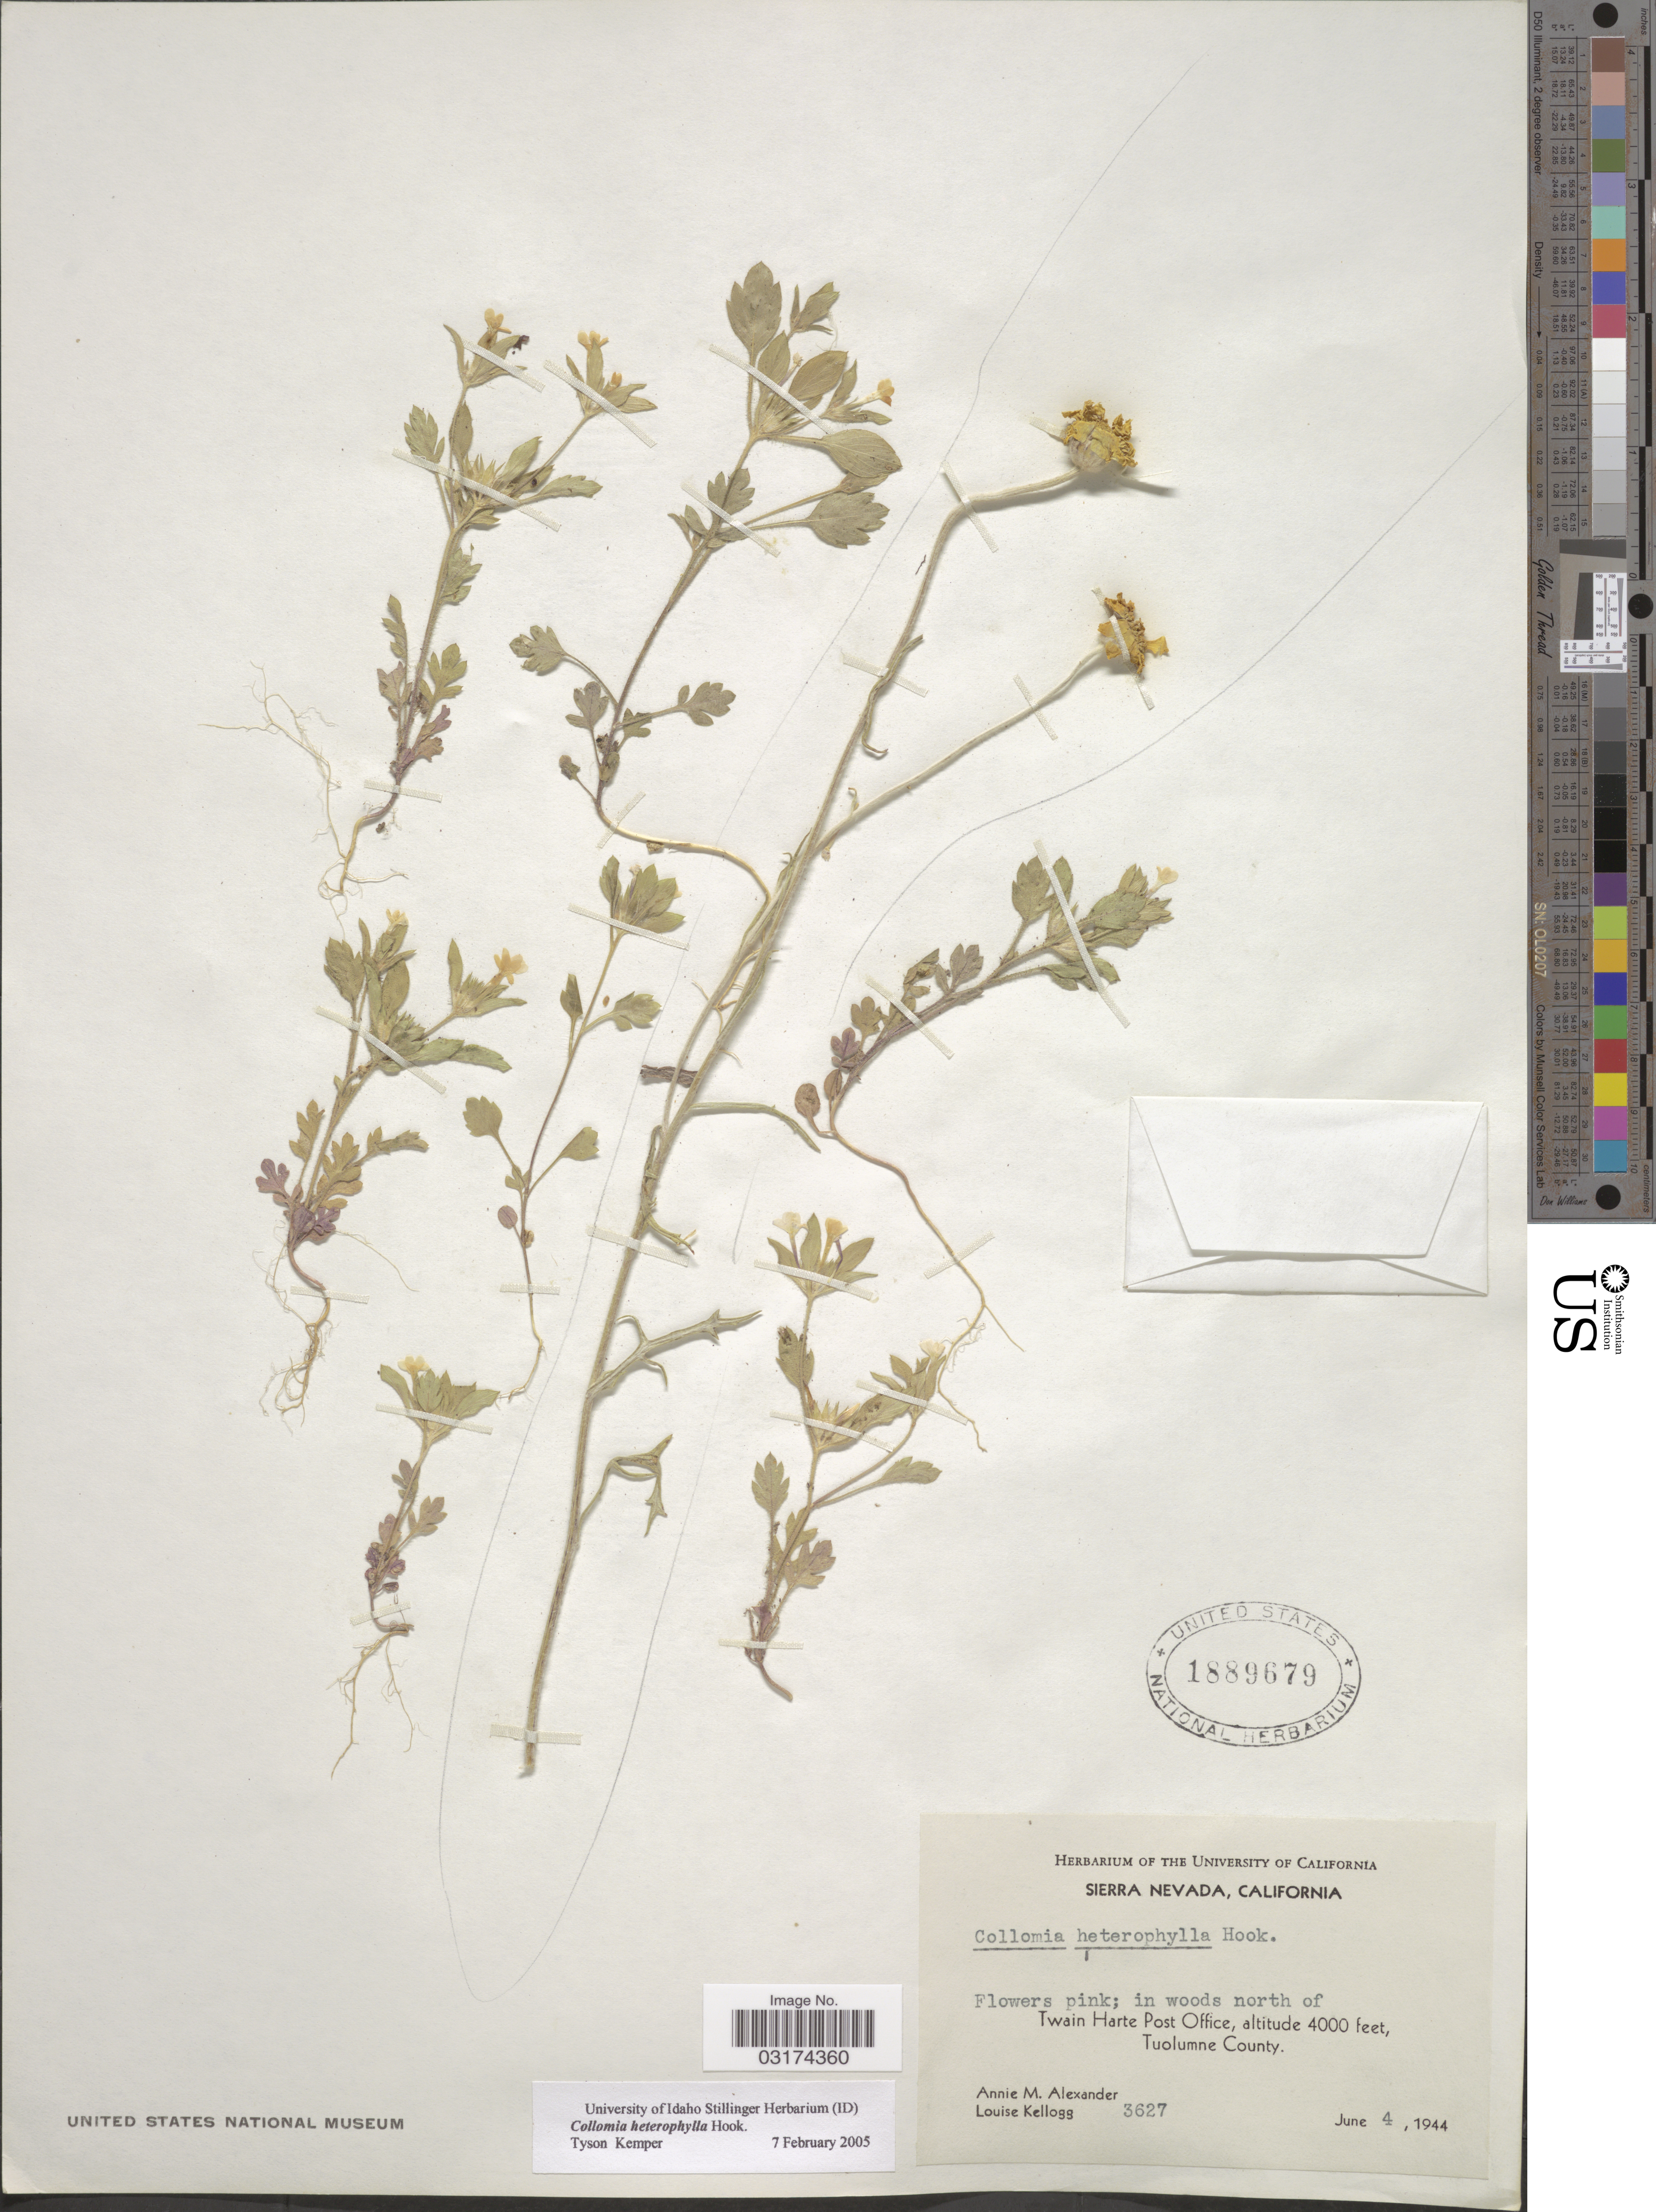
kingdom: Plantae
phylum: Tracheophyta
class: Magnoliopsida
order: Ericales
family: Polemoniaceae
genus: Collomia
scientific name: Collomia heterophylla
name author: Hook.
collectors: A. M. Alexander & L. Kellogg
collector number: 3627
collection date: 1944-06-04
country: United States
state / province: California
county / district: Tuolumne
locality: Sierra Nevada. In woods north of Twain Harte Post Office. Tuolumne County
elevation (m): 1219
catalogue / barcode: US 1889679